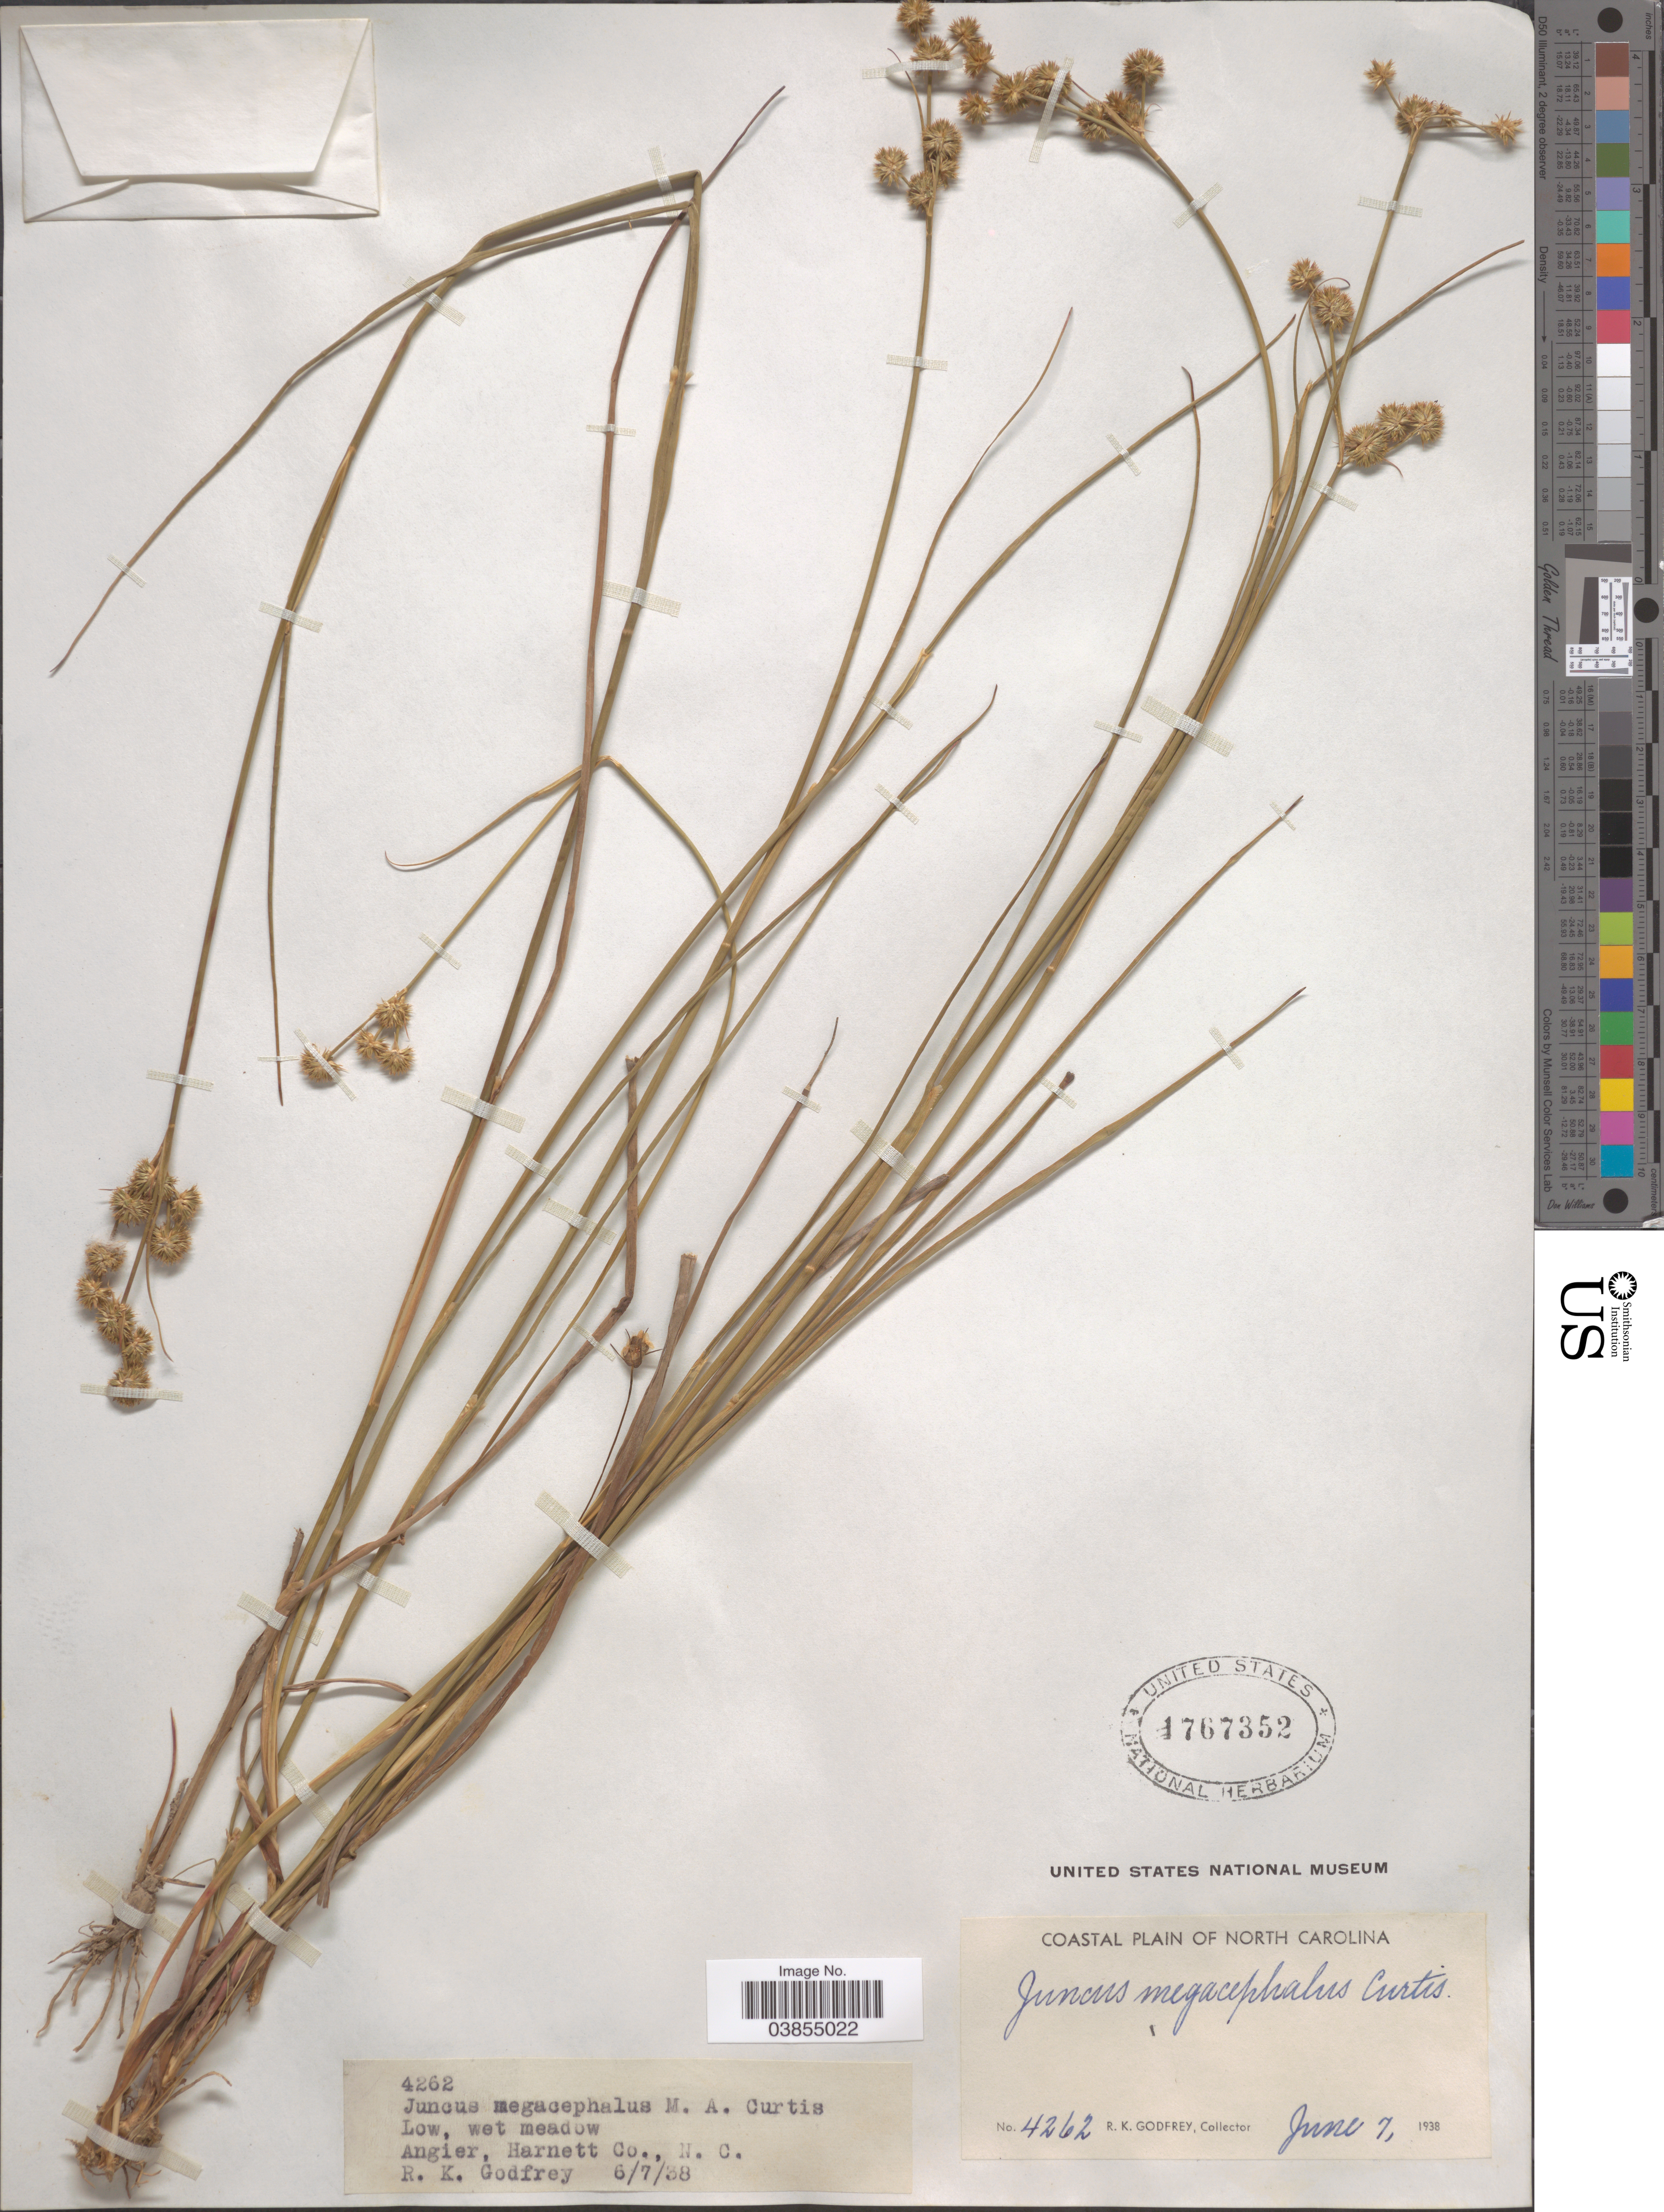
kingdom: Plantae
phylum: Tracheophyta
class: Liliopsida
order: Poales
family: Juncaceae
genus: Juncus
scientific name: Juncus megacephalus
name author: M.A. Curtis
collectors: R. K. Godfrey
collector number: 4262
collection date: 1938-06-07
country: United States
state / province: North Carolina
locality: Coastal Plain of North Carolina. Low, wet meadow. Angier, Harnett Co.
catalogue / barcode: US 1767352